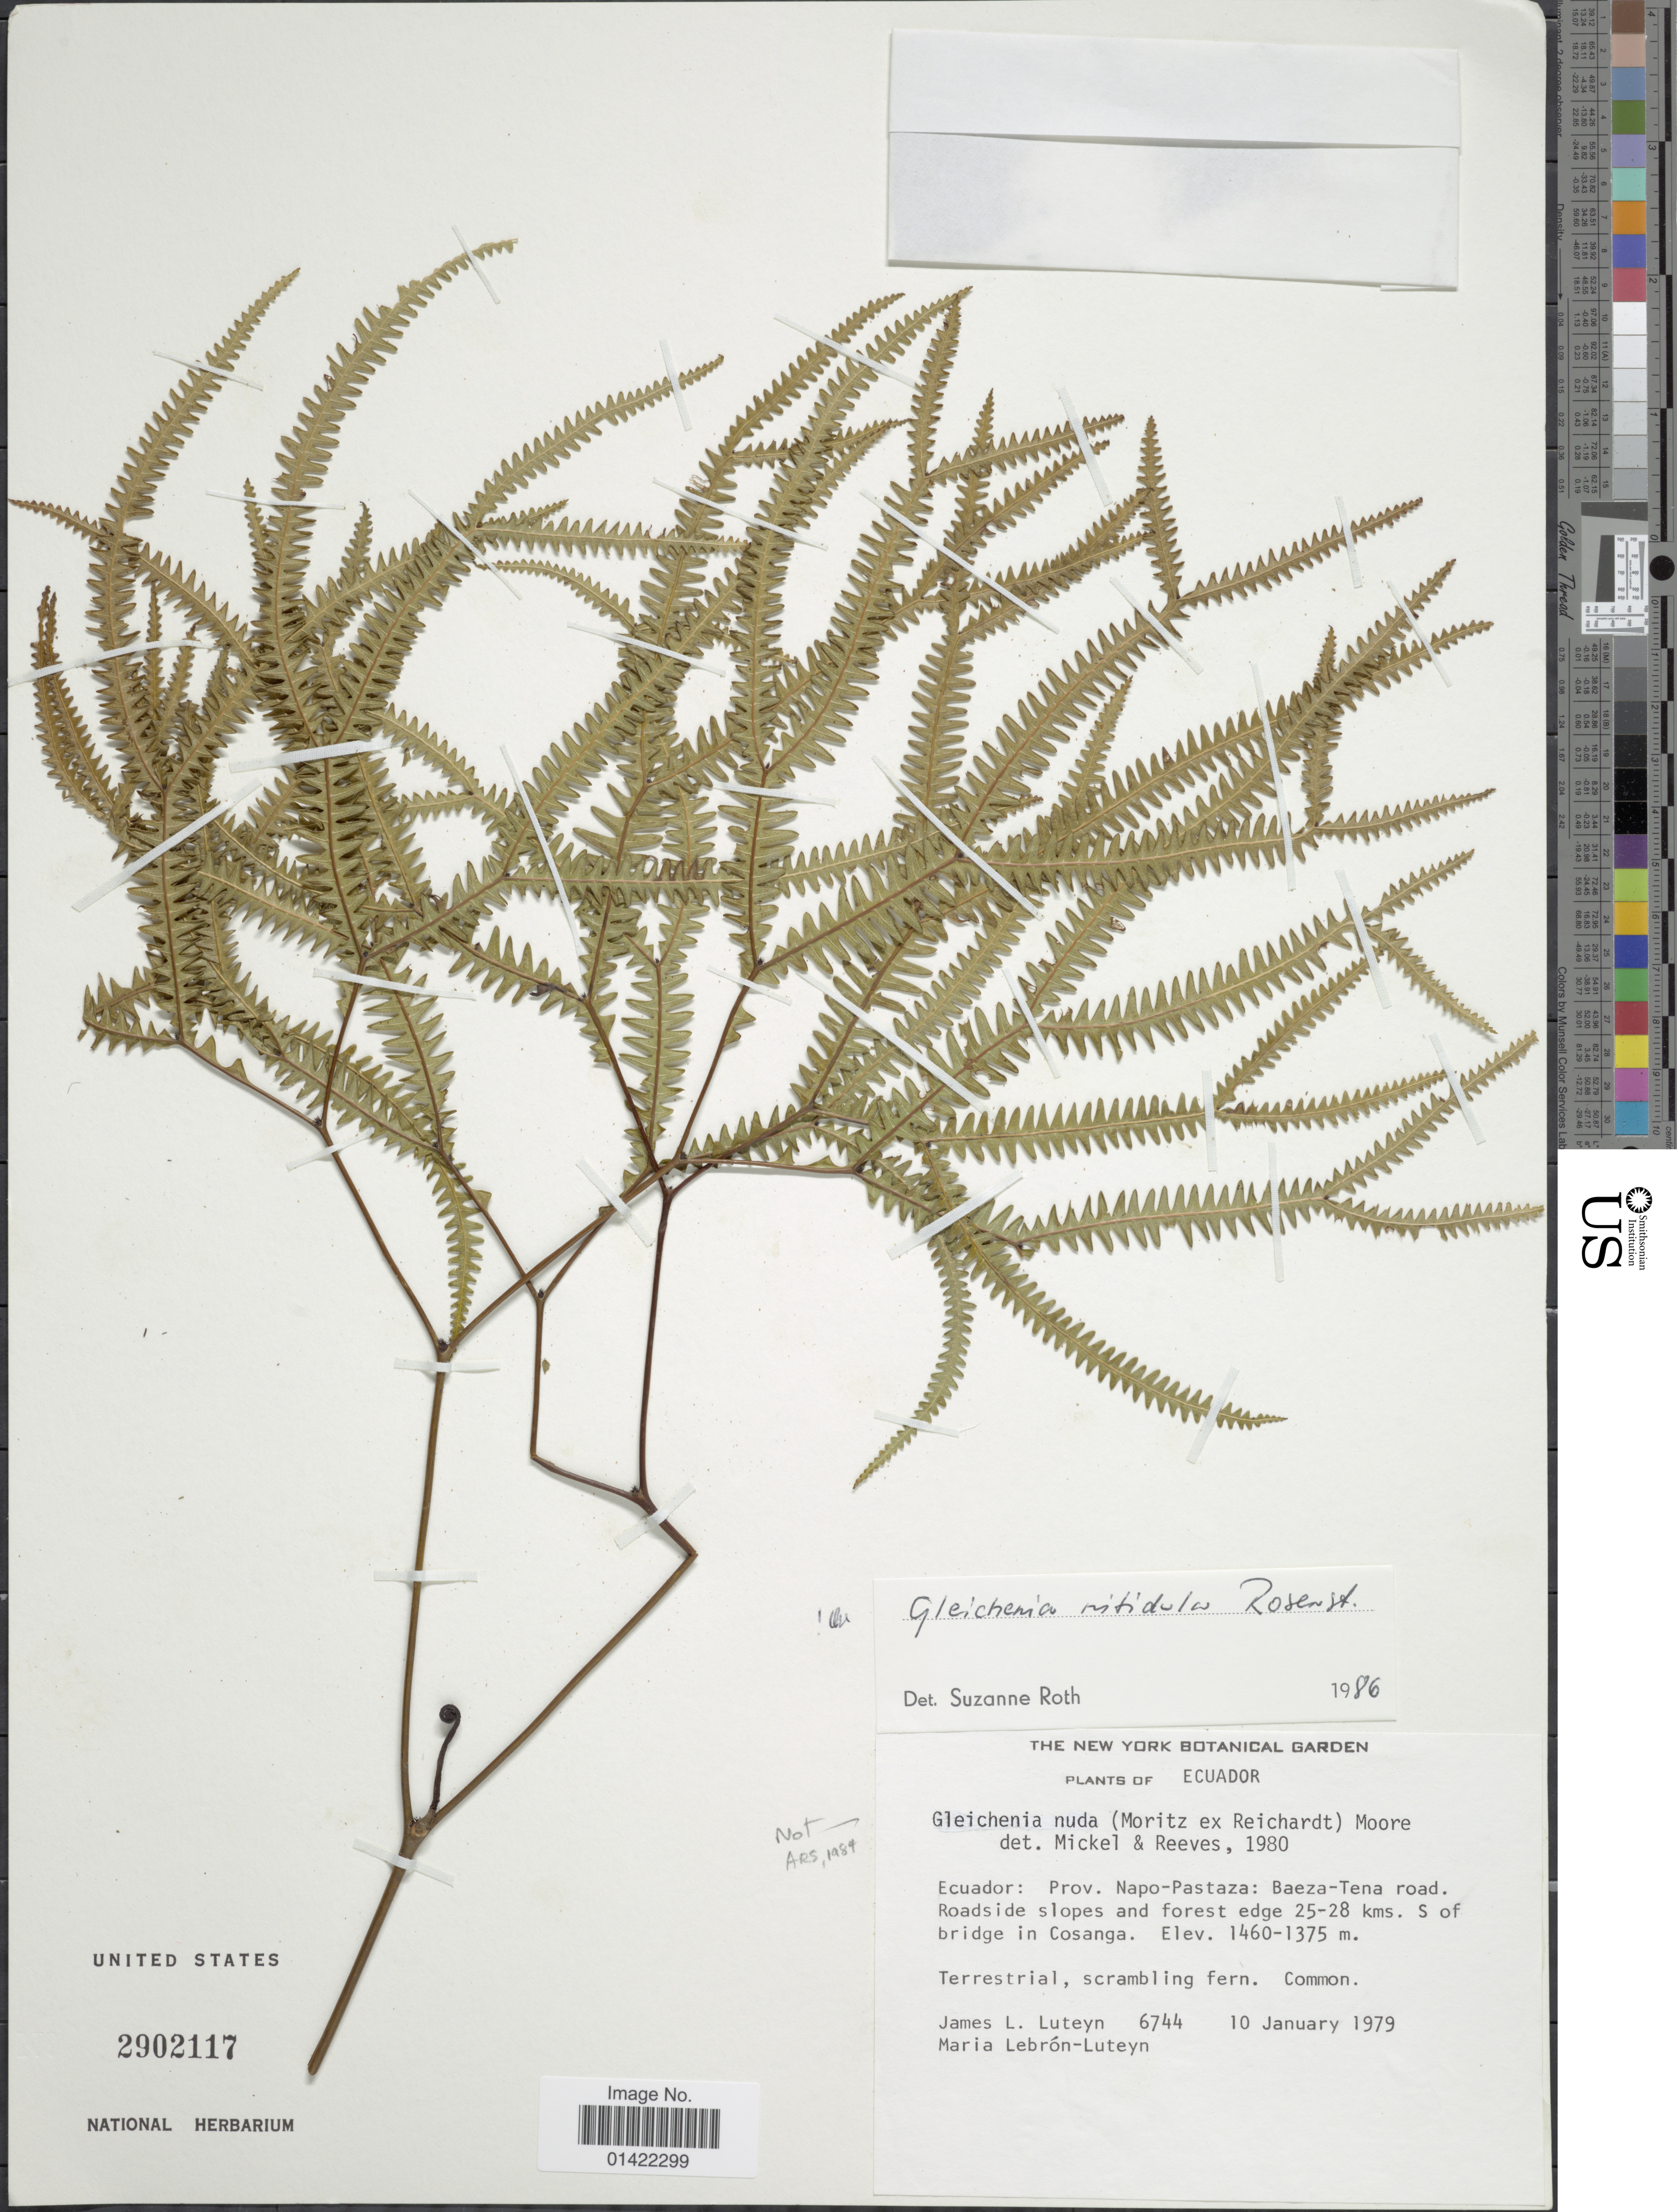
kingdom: Plantae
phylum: Tracheophyta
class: Polypodiopsida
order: Gleicheniales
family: Gleicheniaceae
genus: Sticherus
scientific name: Sticherus hypoleucus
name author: (Sodiro) Copel.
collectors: J. L. Luteyn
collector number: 6744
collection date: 1979-01-10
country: Ecuador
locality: Prov. Napo-Pastaza:Baeza-Tena road, roadside slopes and forest edge 25-28 kms. S of bridge in Cosanga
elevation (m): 1375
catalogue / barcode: US 2902117